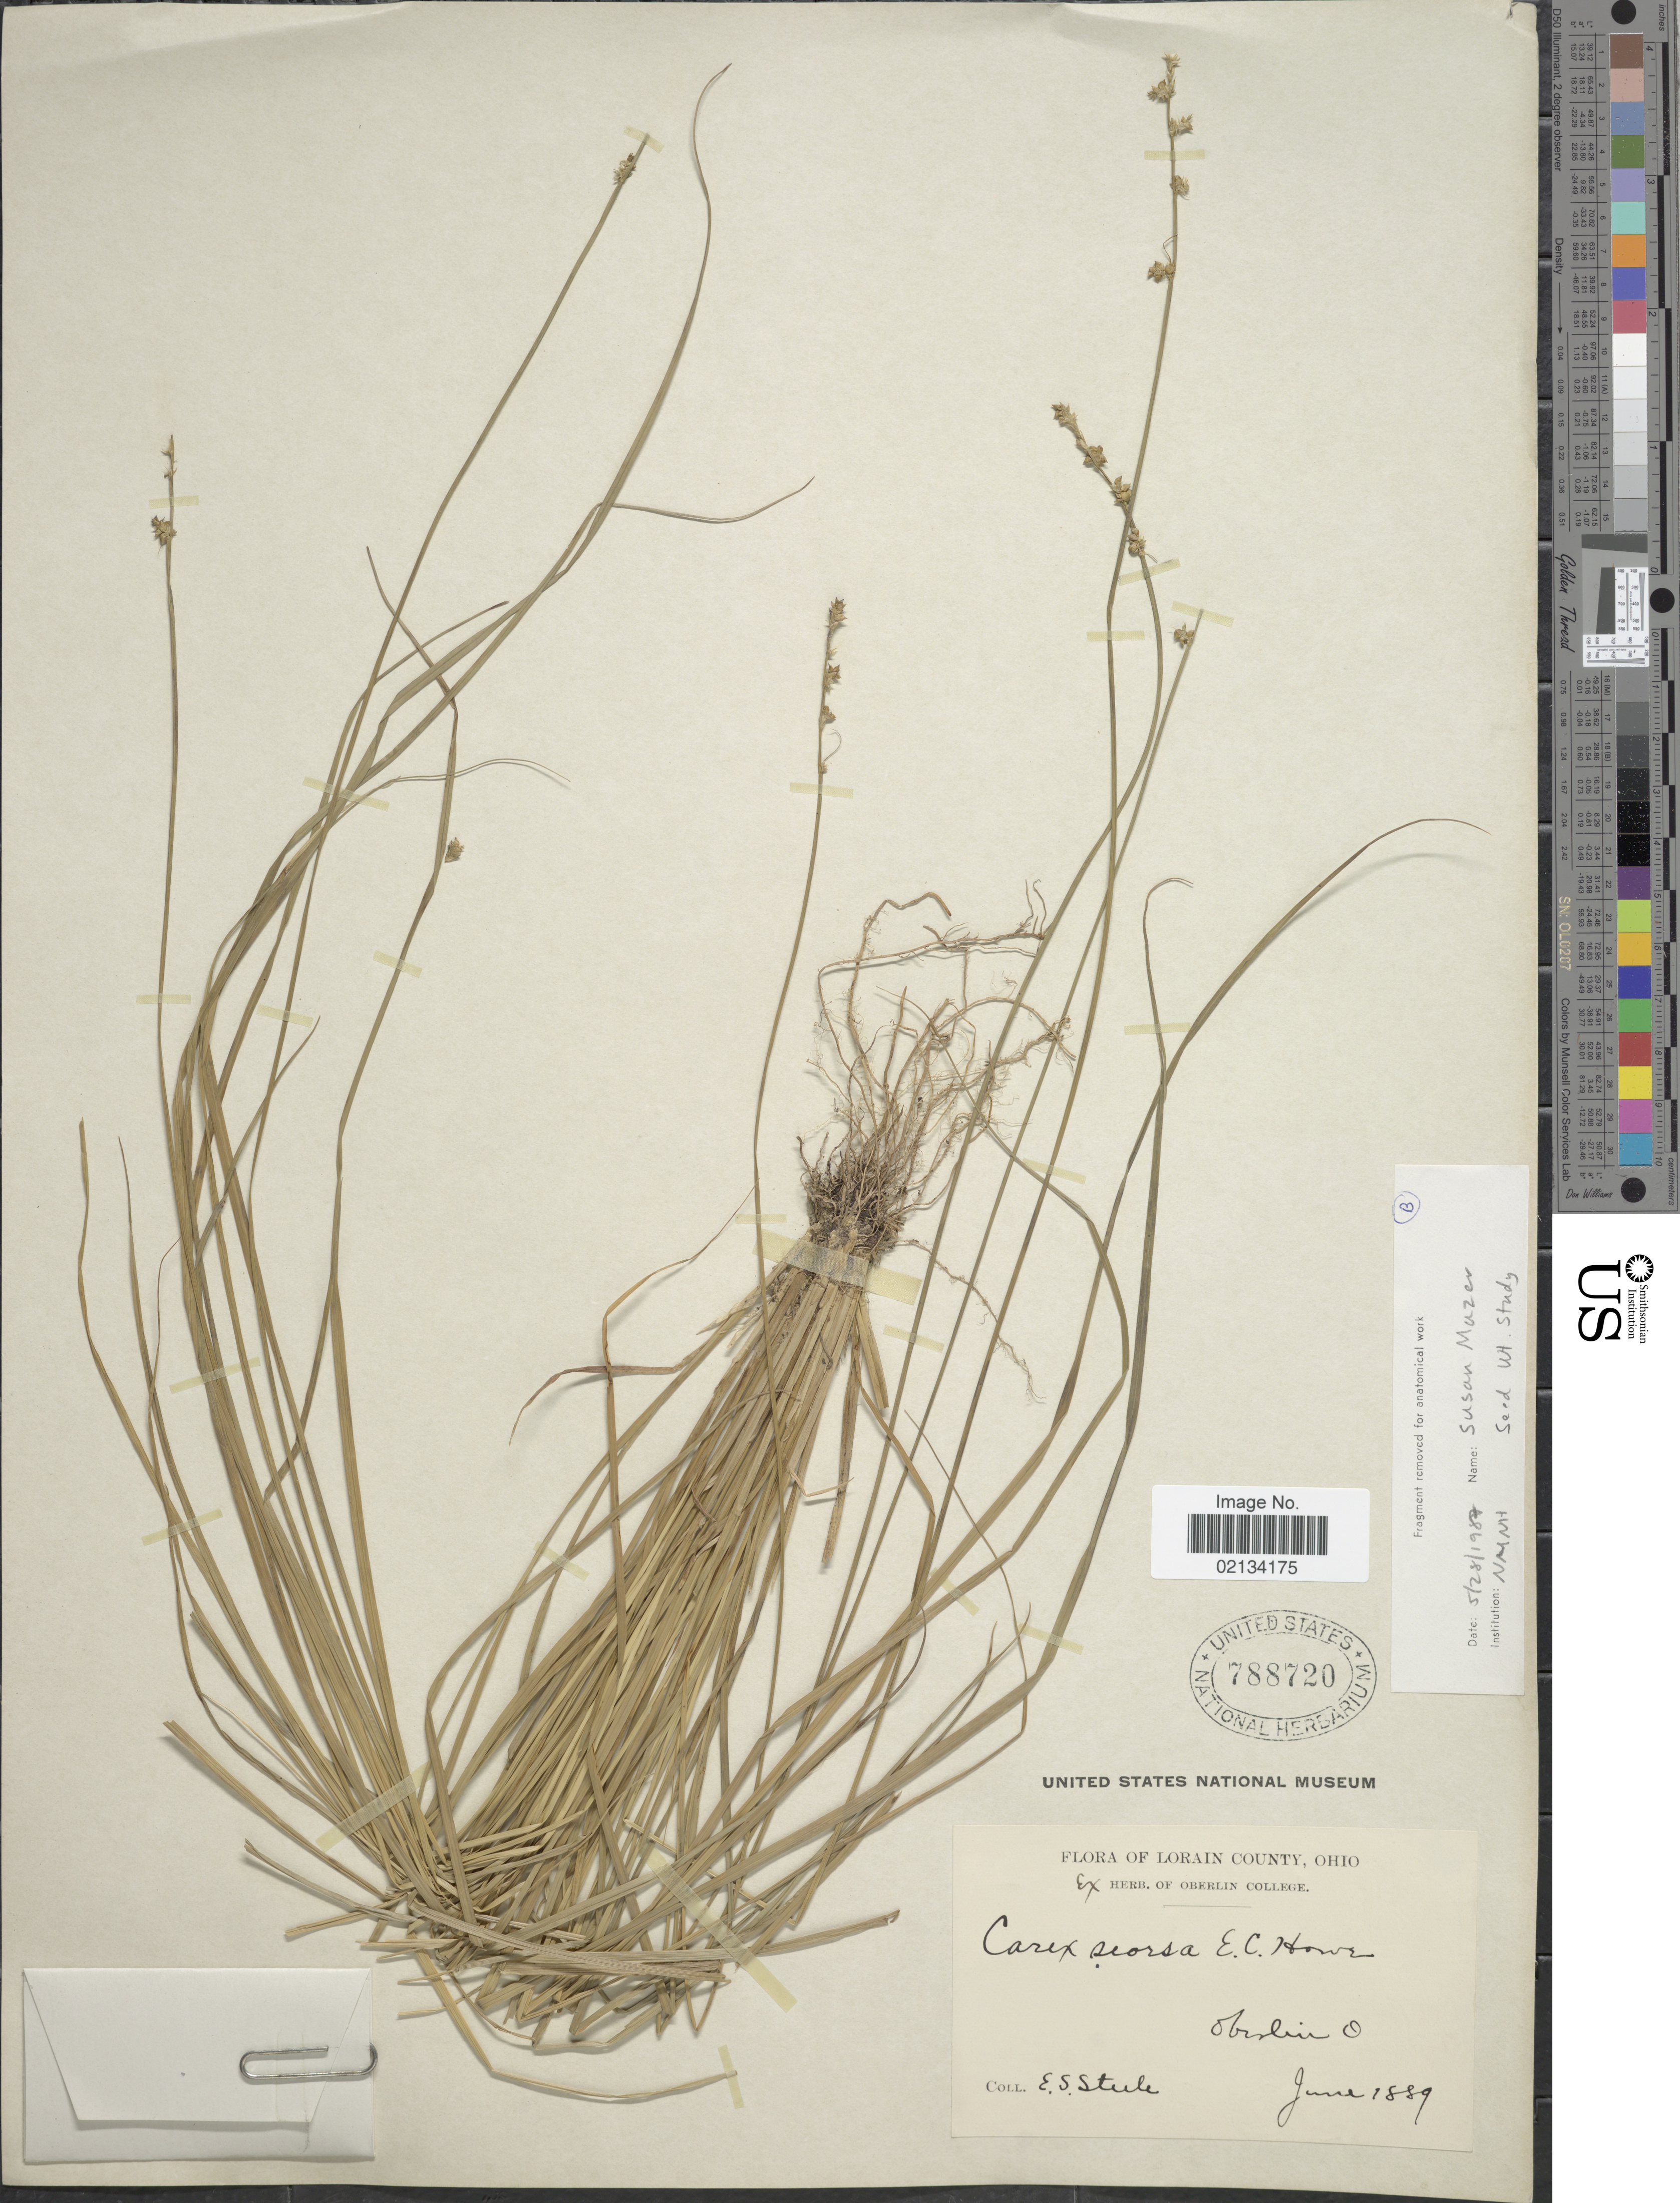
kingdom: Plantae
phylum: Tracheophyta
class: Liliopsida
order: Poales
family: Cyperaceae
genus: Carex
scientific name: Carex seorsa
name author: Howe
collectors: E. Steele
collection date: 1889-06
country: United States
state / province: Ohio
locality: Lorain County, Oberlin.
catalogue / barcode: US 788720